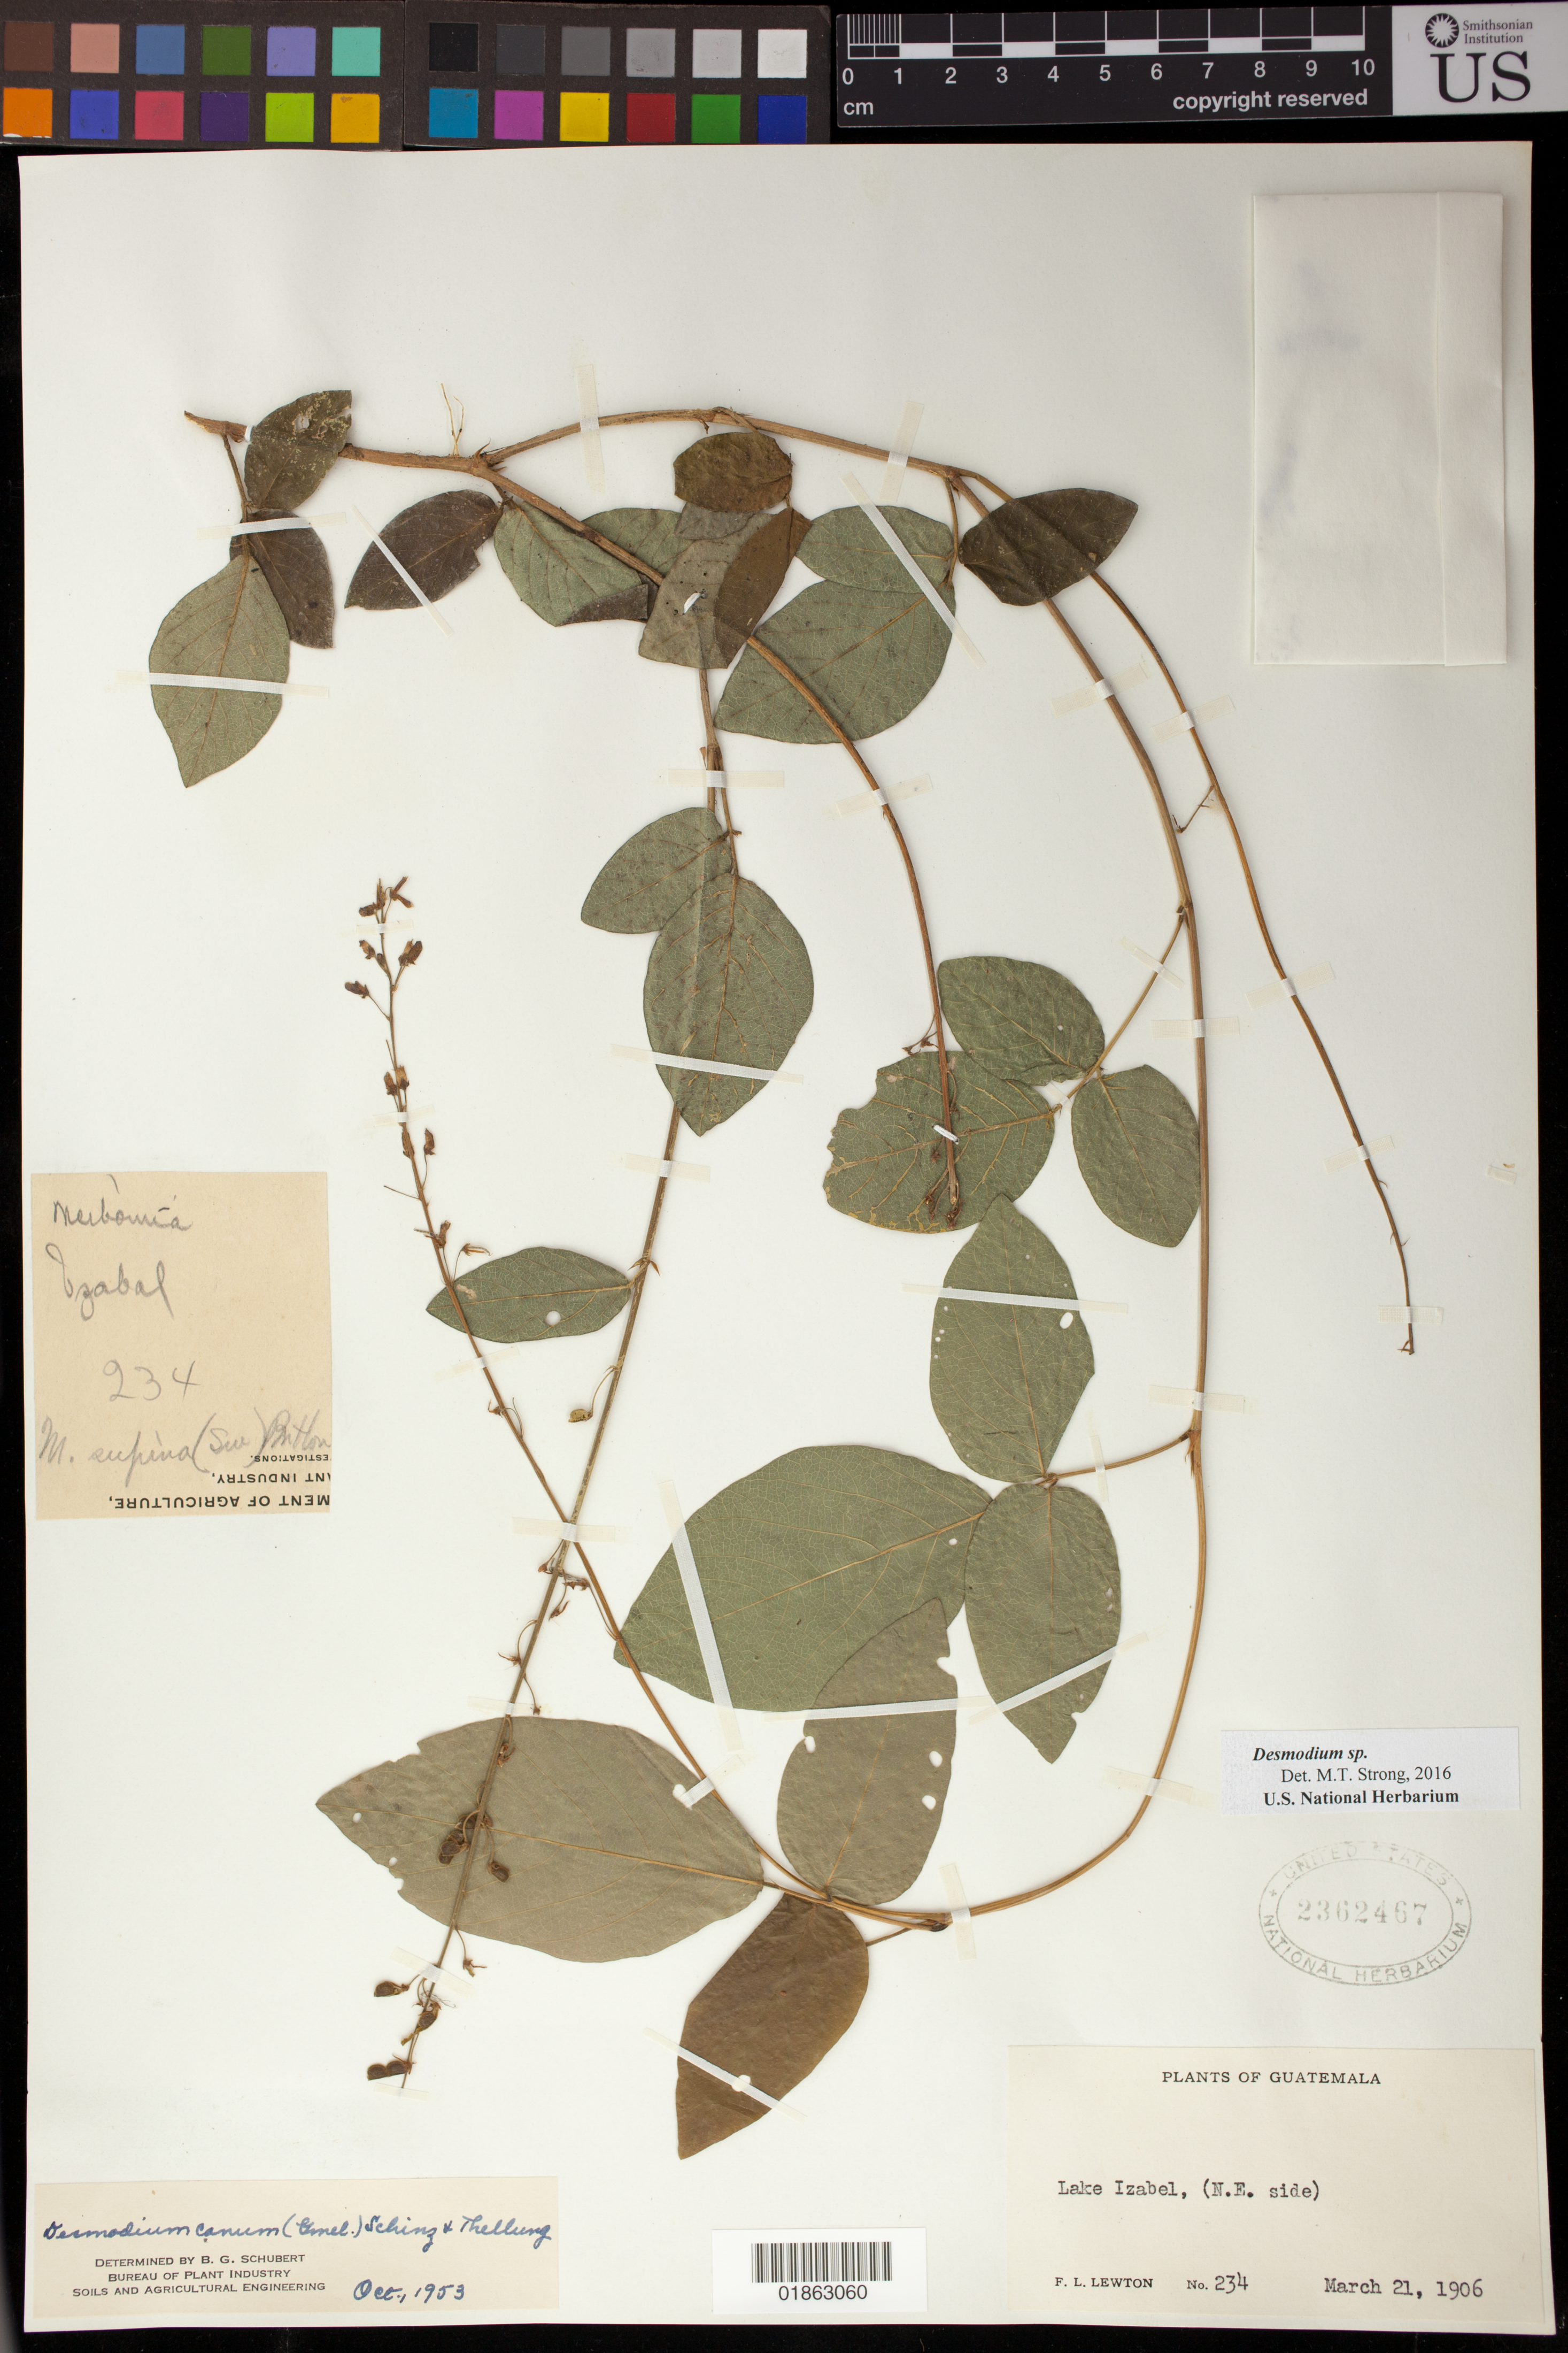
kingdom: Plantae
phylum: Tracheophyta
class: Magnoliopsida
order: Fabales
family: Fabaceae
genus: Desmodium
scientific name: Desmodium sp.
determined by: Strong, Mark T., (BOT), Smithsonian Institution - National Museum of Natural History (UNITED STATES)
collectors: F. L. Lewton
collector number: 234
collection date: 1906-03-21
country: Guatemala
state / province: Alta Verapaz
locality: Lake Izabel (NE side).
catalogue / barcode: US 2362467